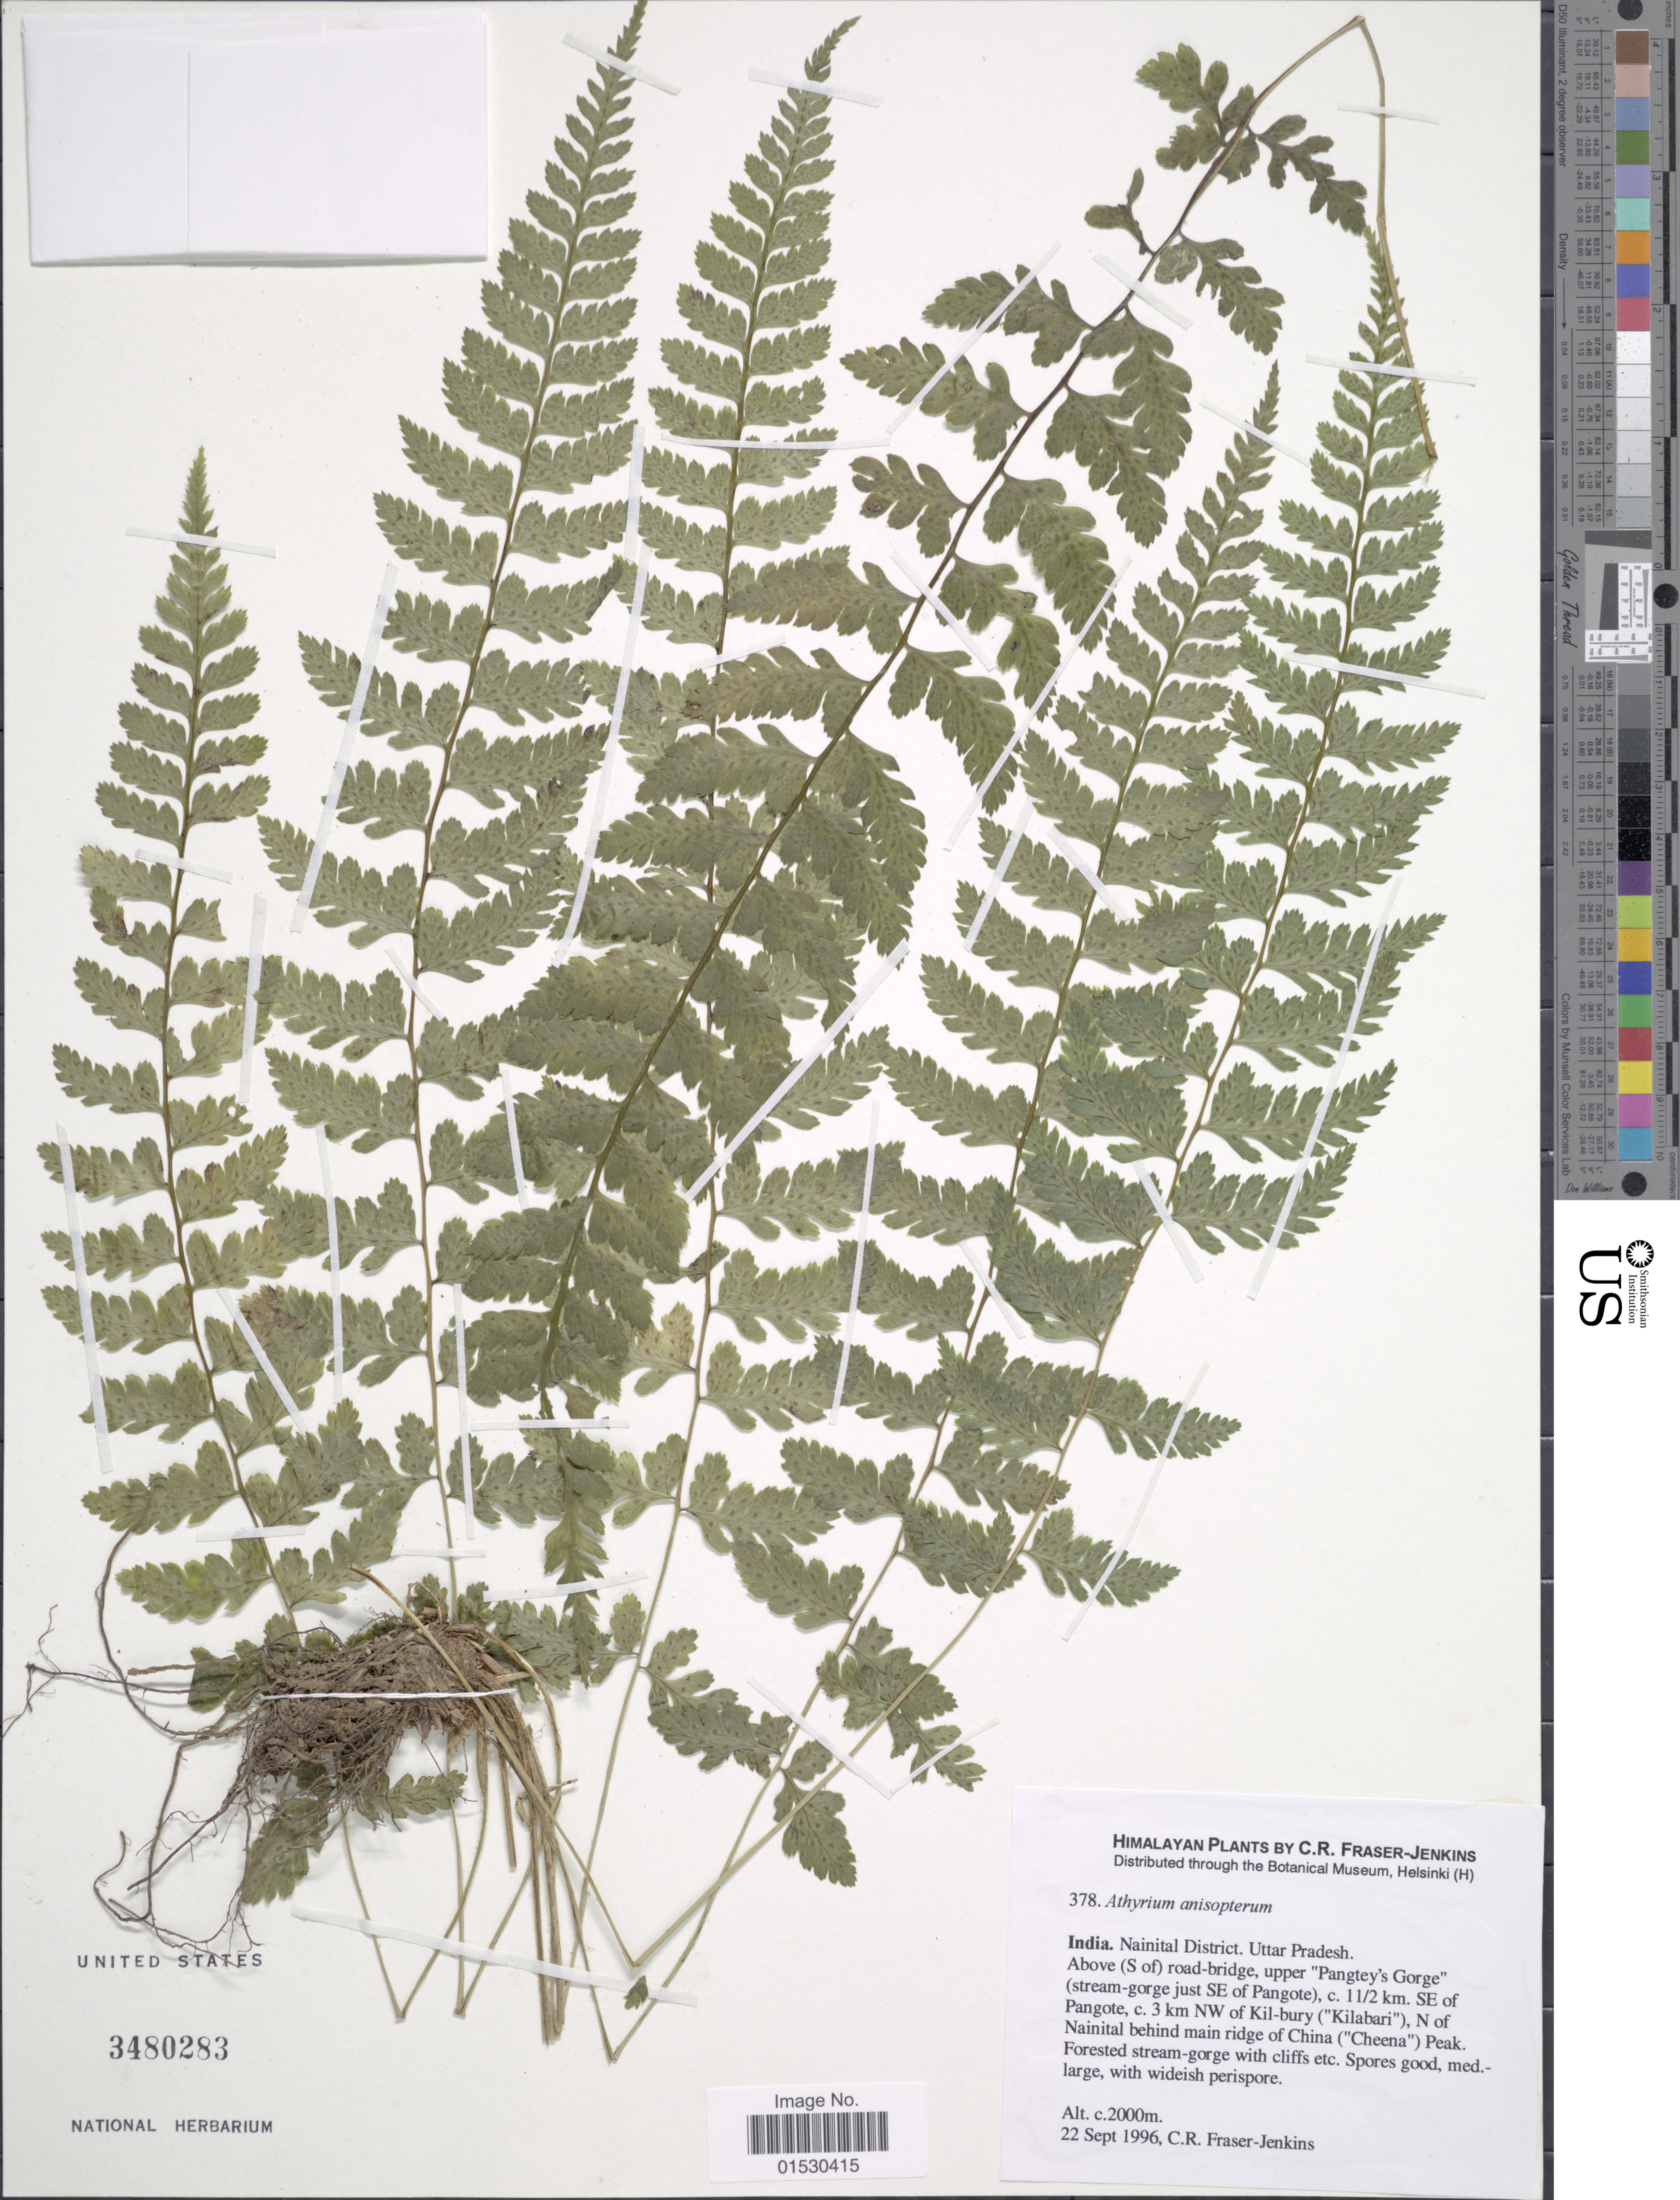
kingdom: Plantae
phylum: Tracheophyta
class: Polypodiopsida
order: Polypodiales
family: Athyriaceae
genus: Athyrium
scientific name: Athyrium anisopterum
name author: Christ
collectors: C. R. Fraser-Jenkins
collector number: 378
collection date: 1996-09-22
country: India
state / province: Uttar Pradesh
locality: Nainital District. Above (S of) road - bridge, upper " Pangtey's Gorge" (stream - gorge just SE of Pangote), c. 11/2 km. SE of Pangote, c. 3 km NW of Kil - bury (" Kilabari " ), N of Nainital behind main ridge of China (" Cheena" ) Peak. Forested steam - gorge with cliffs etc. Spores good, medlarge, with wideish perispore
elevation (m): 2000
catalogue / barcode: US 3480283